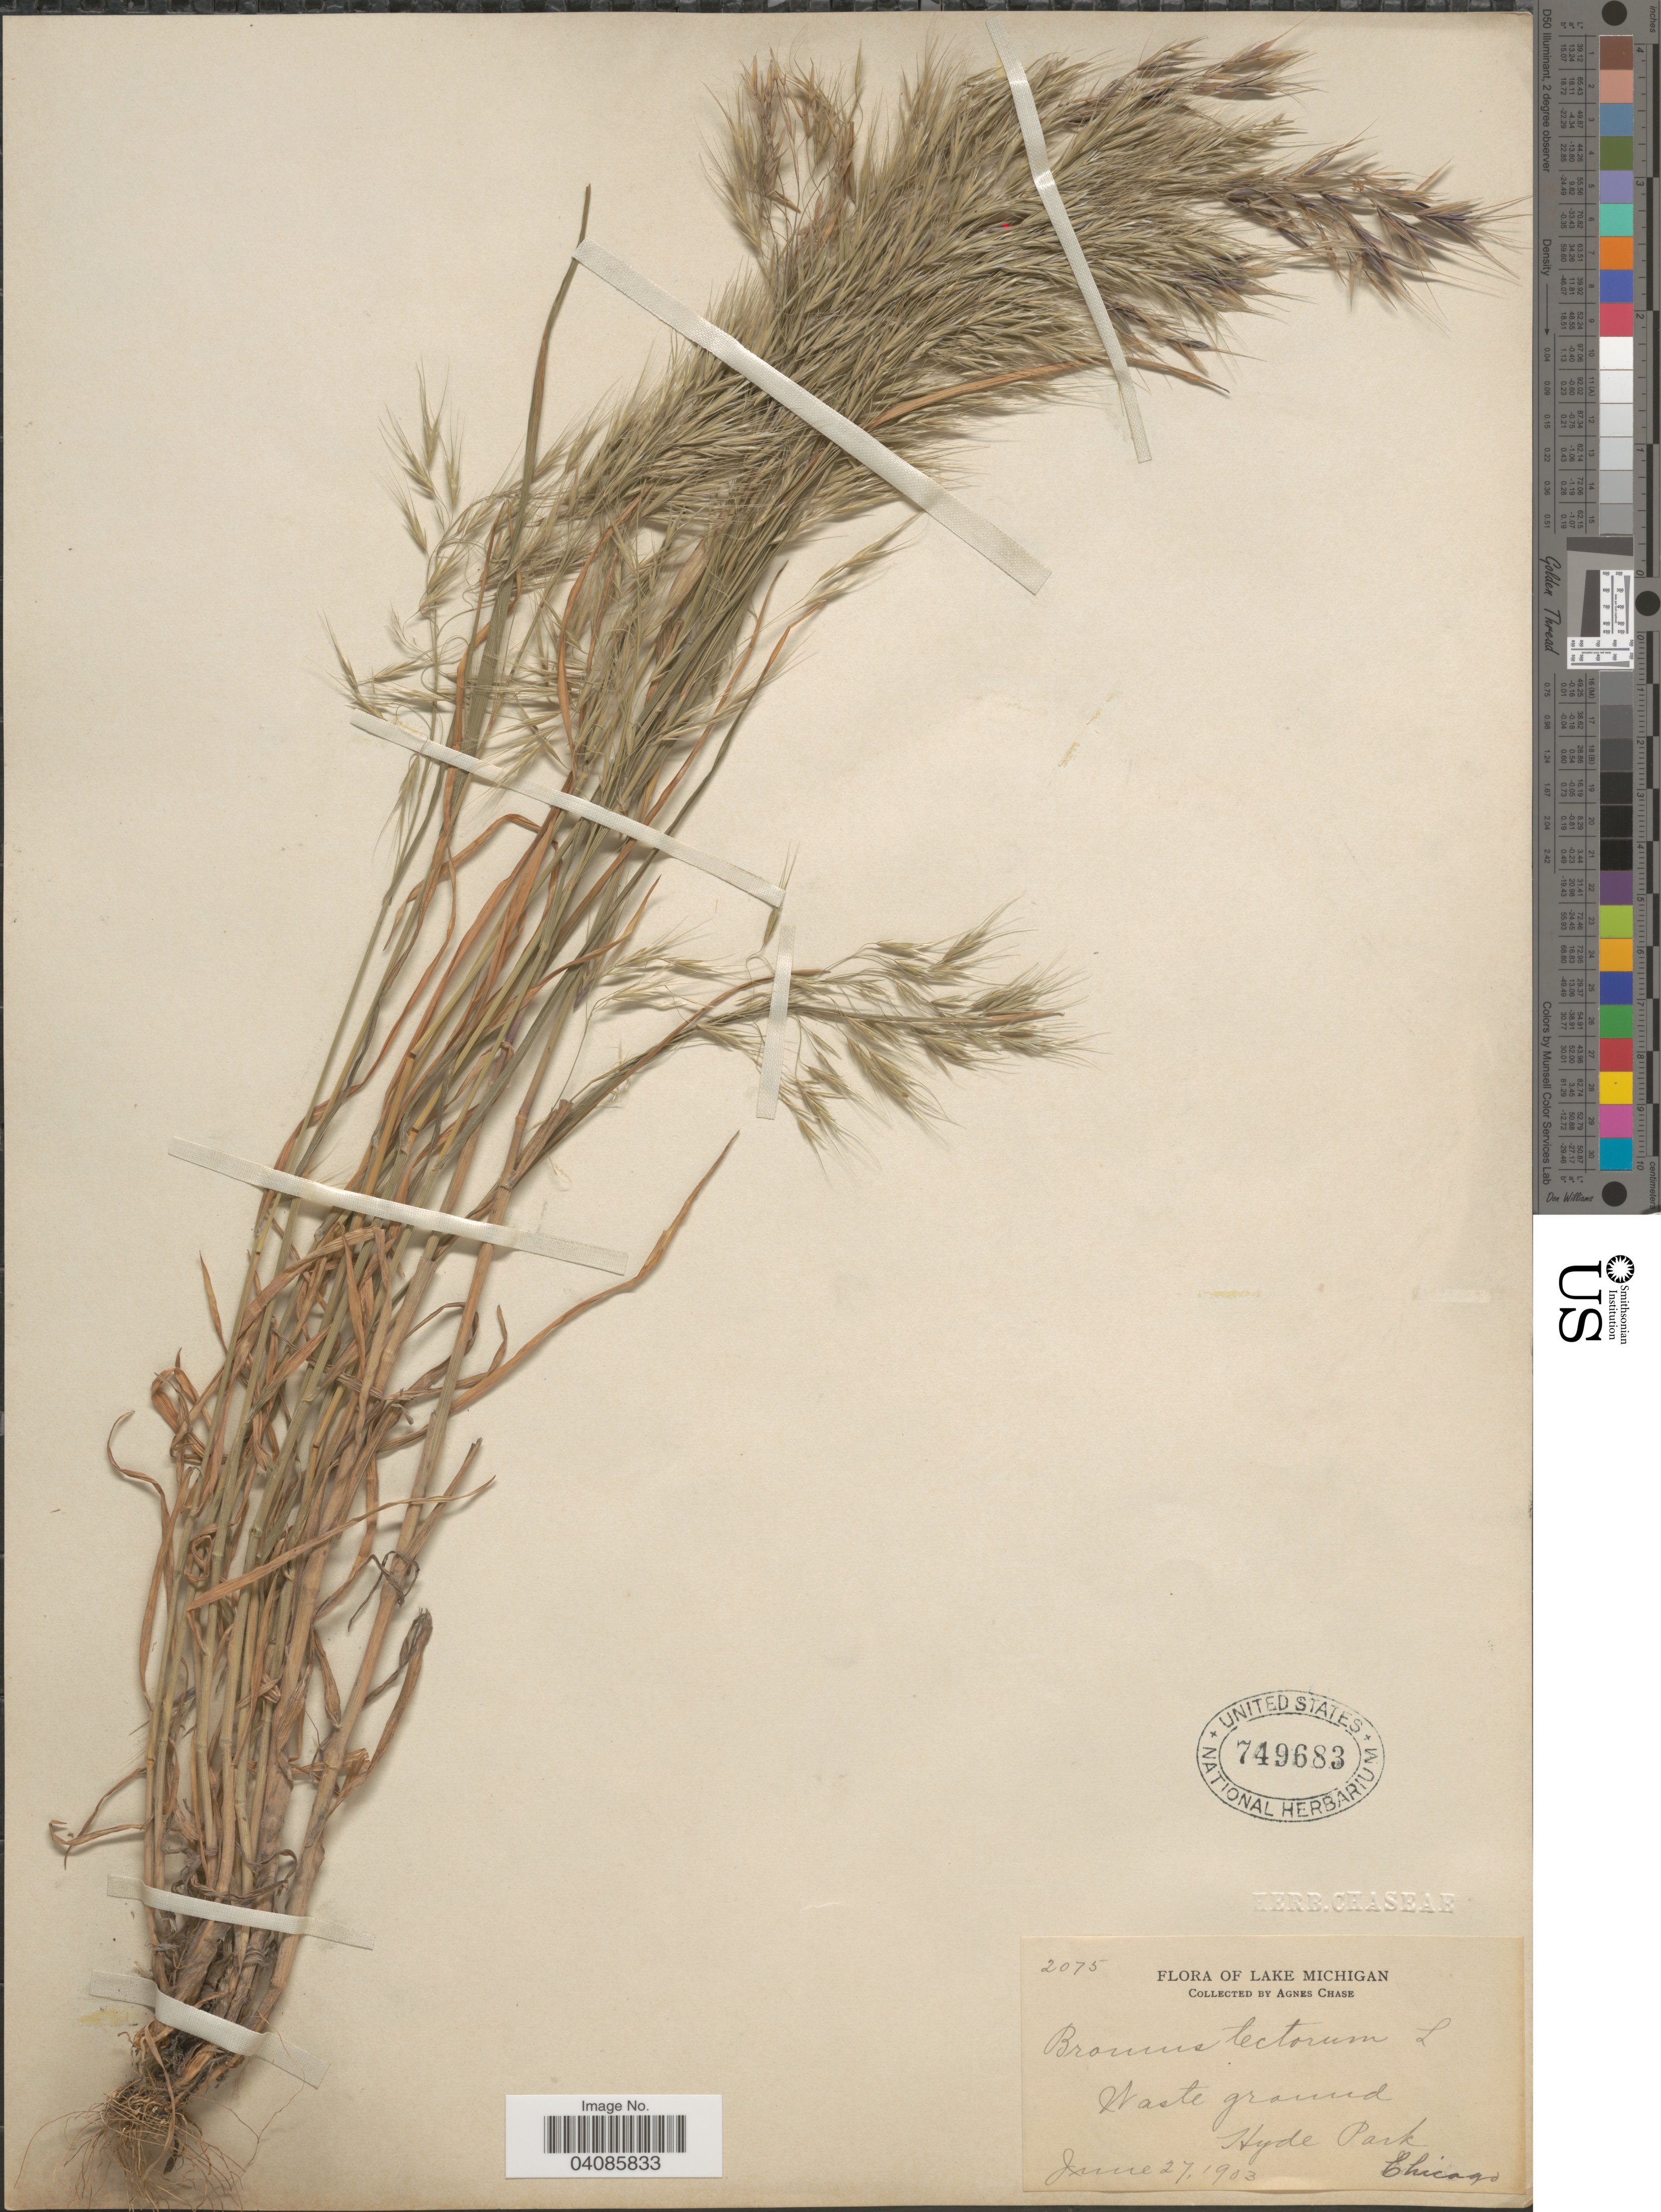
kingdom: Plantae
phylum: Tracheophyta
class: Liliopsida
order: Poales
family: Poaceae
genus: Bromus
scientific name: Bromus tectorum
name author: L.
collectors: A. Chase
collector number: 2075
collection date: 1903-06-27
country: United States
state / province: Michigan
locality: Lake Michigan. Waste ground, Hyde Park. Chicago.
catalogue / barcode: US 749683